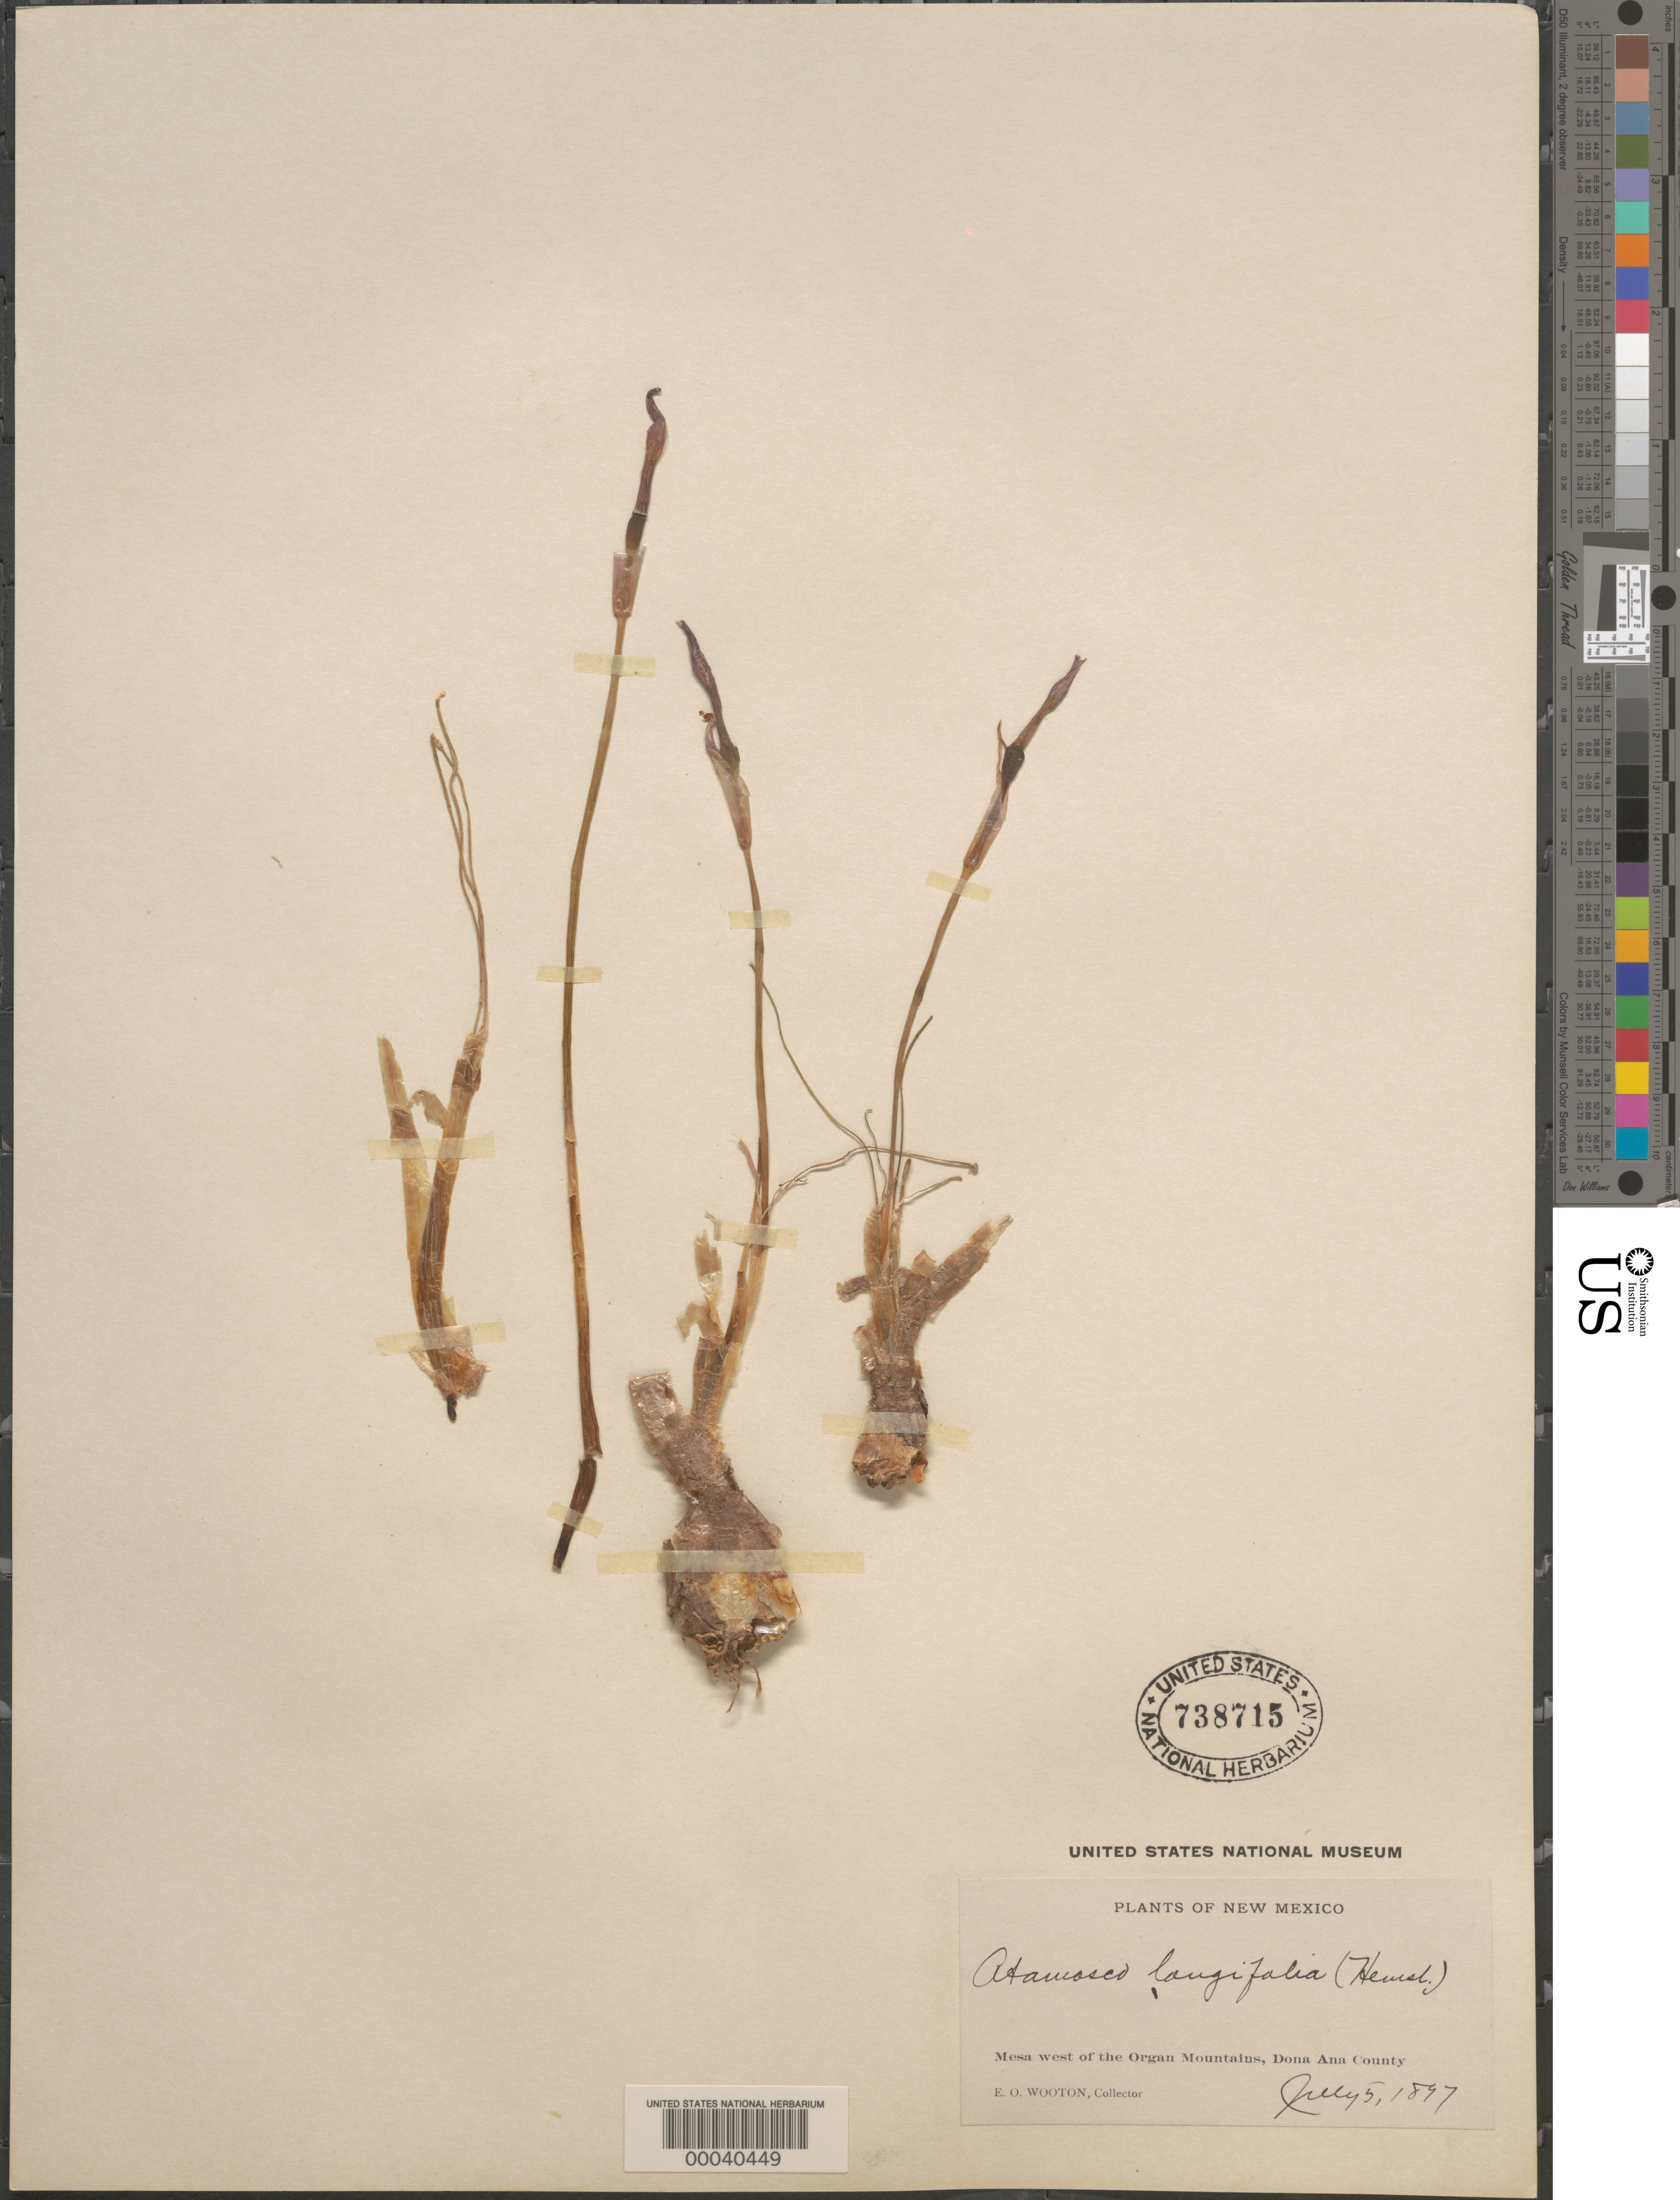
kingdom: Plantae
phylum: Tracheophyta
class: Liliopsida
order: Asparagales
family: Amaryllidaceae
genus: Zephyranthes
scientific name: Zephyranthes longifolia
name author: Hemsl.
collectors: E. O. Wooton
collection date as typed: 05 Jul 1897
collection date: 1897-07-05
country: United States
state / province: New Mexico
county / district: Dona Ana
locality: Mesa w of the organ mts.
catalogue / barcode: US 738715